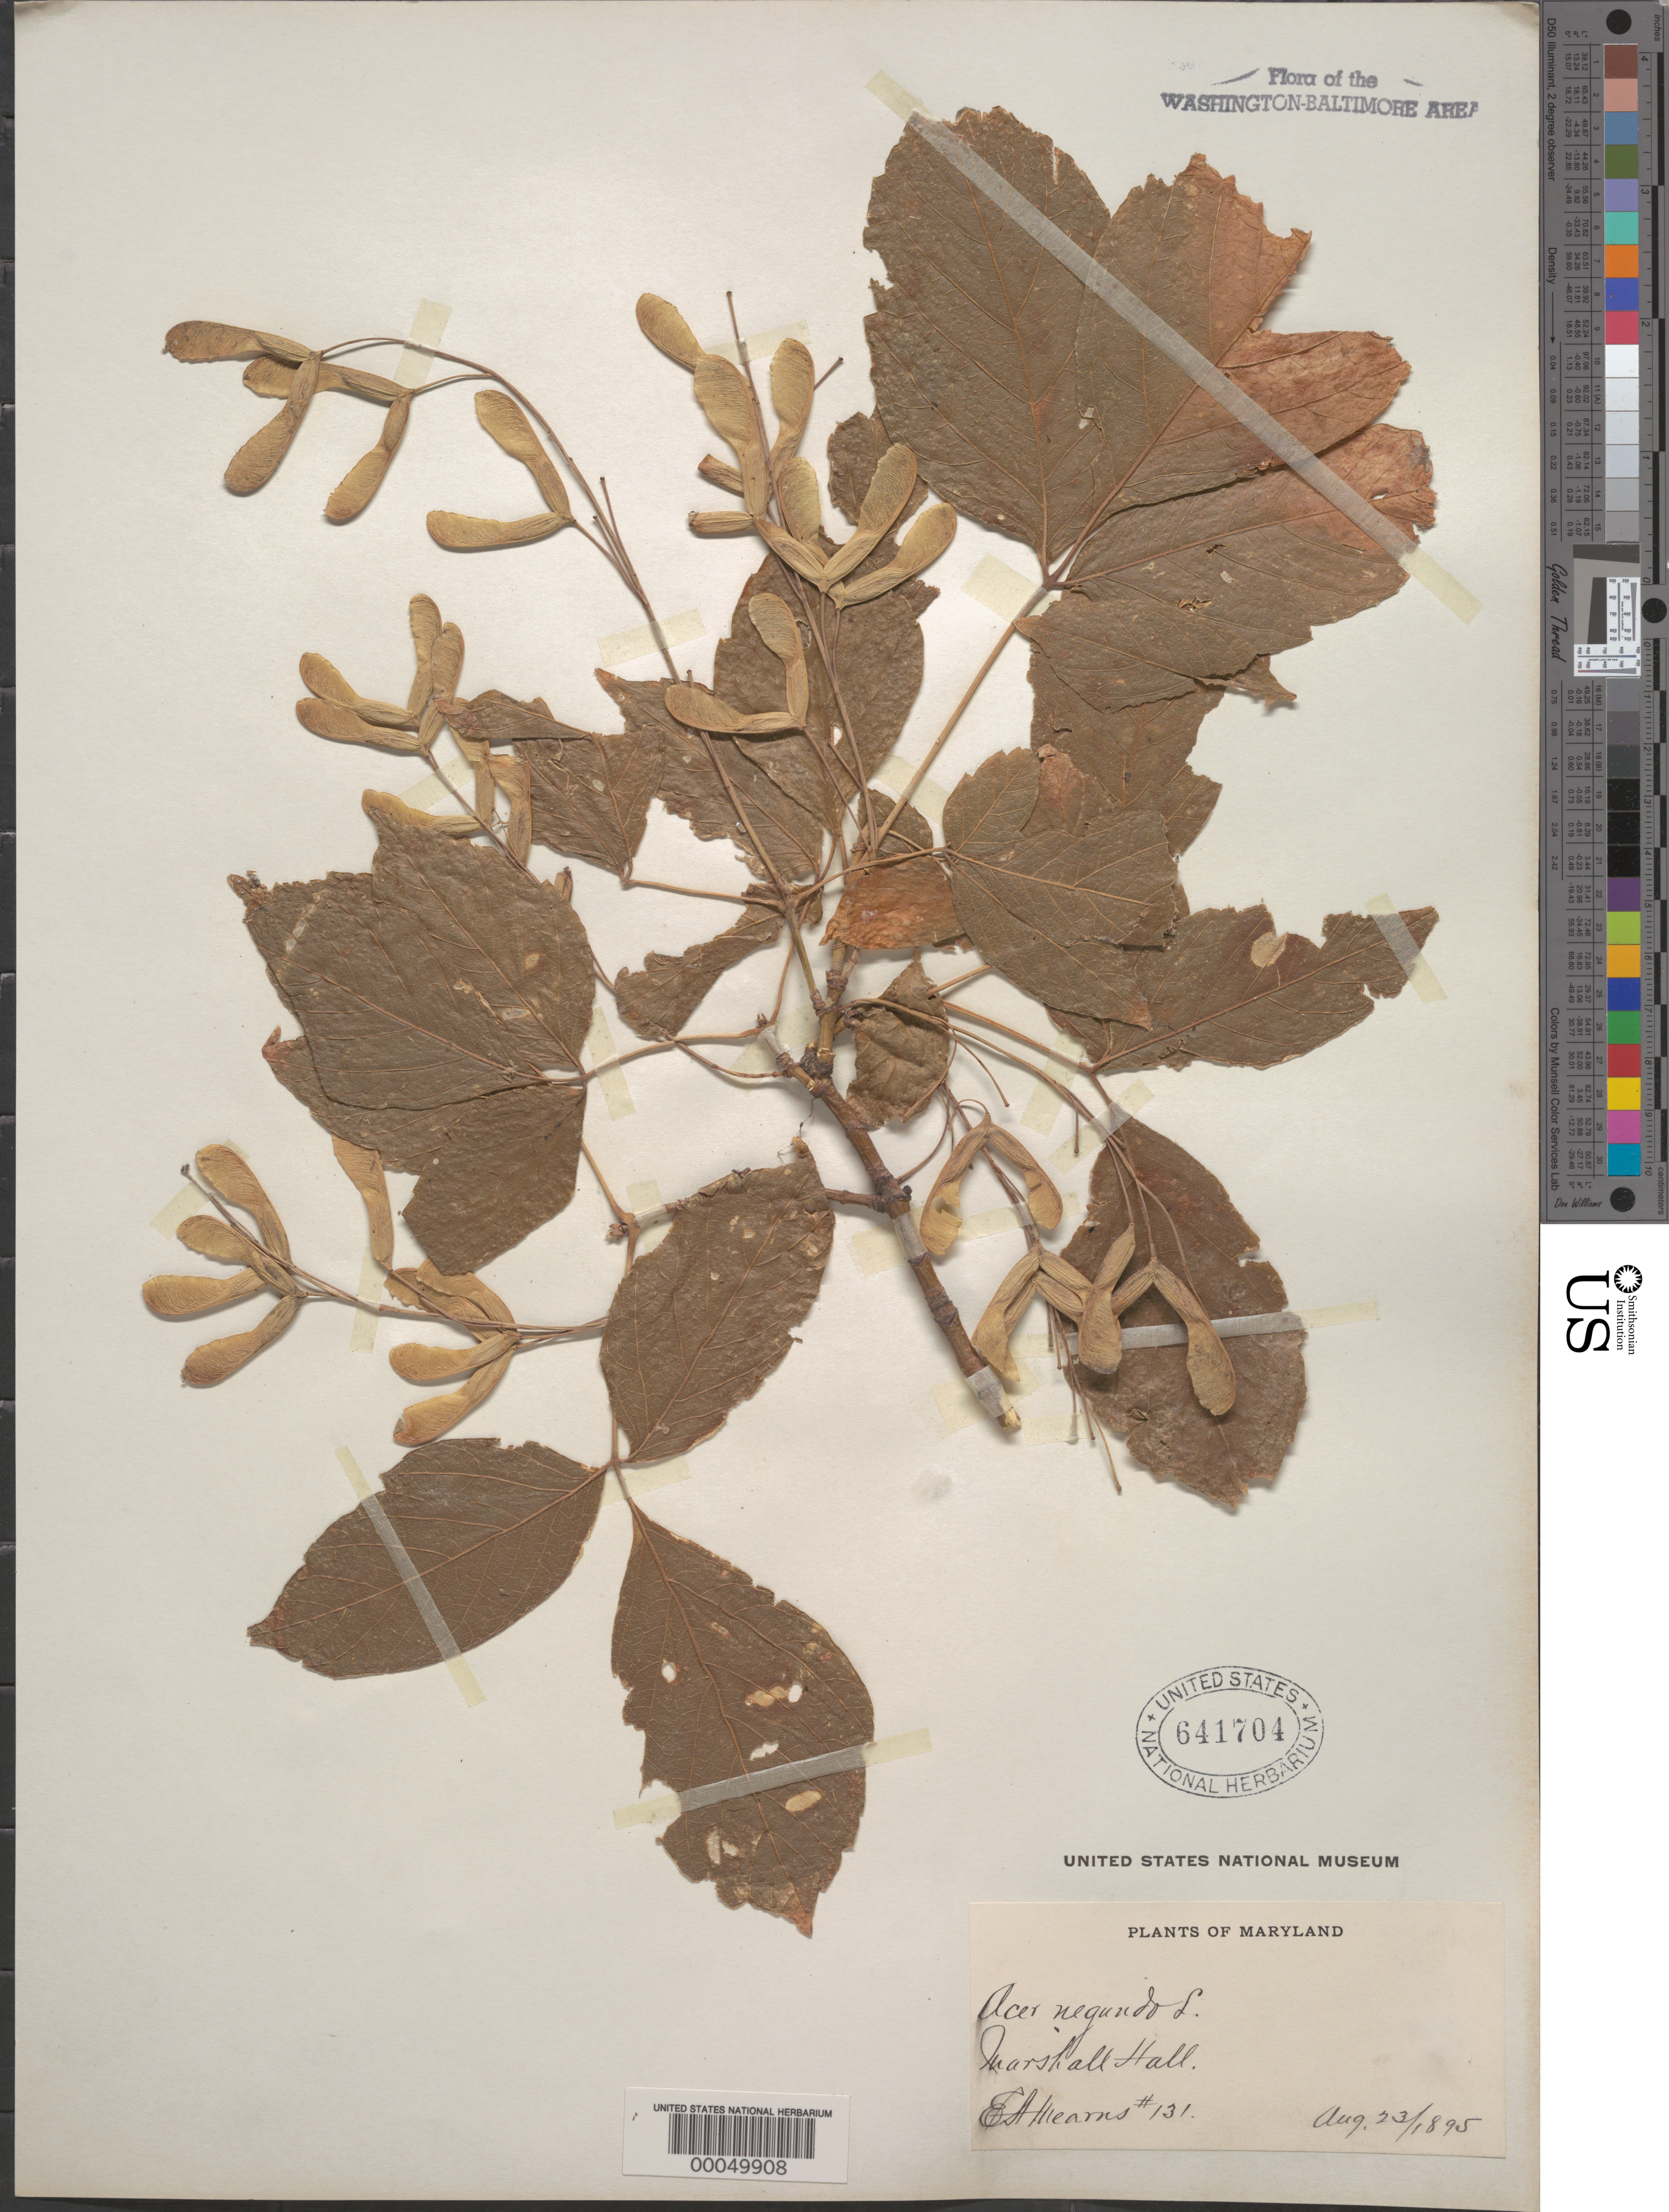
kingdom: Plantae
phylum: Tracheophyta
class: Magnoliopsida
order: Sapindales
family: Sapindaceae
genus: Acer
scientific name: Acer negundo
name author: L.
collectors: E. A. Mearns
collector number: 131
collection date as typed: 23 Aug 1895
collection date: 1895-08-23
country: United States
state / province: Maryland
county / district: Prince George's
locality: Marshall Hall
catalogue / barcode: US 641704